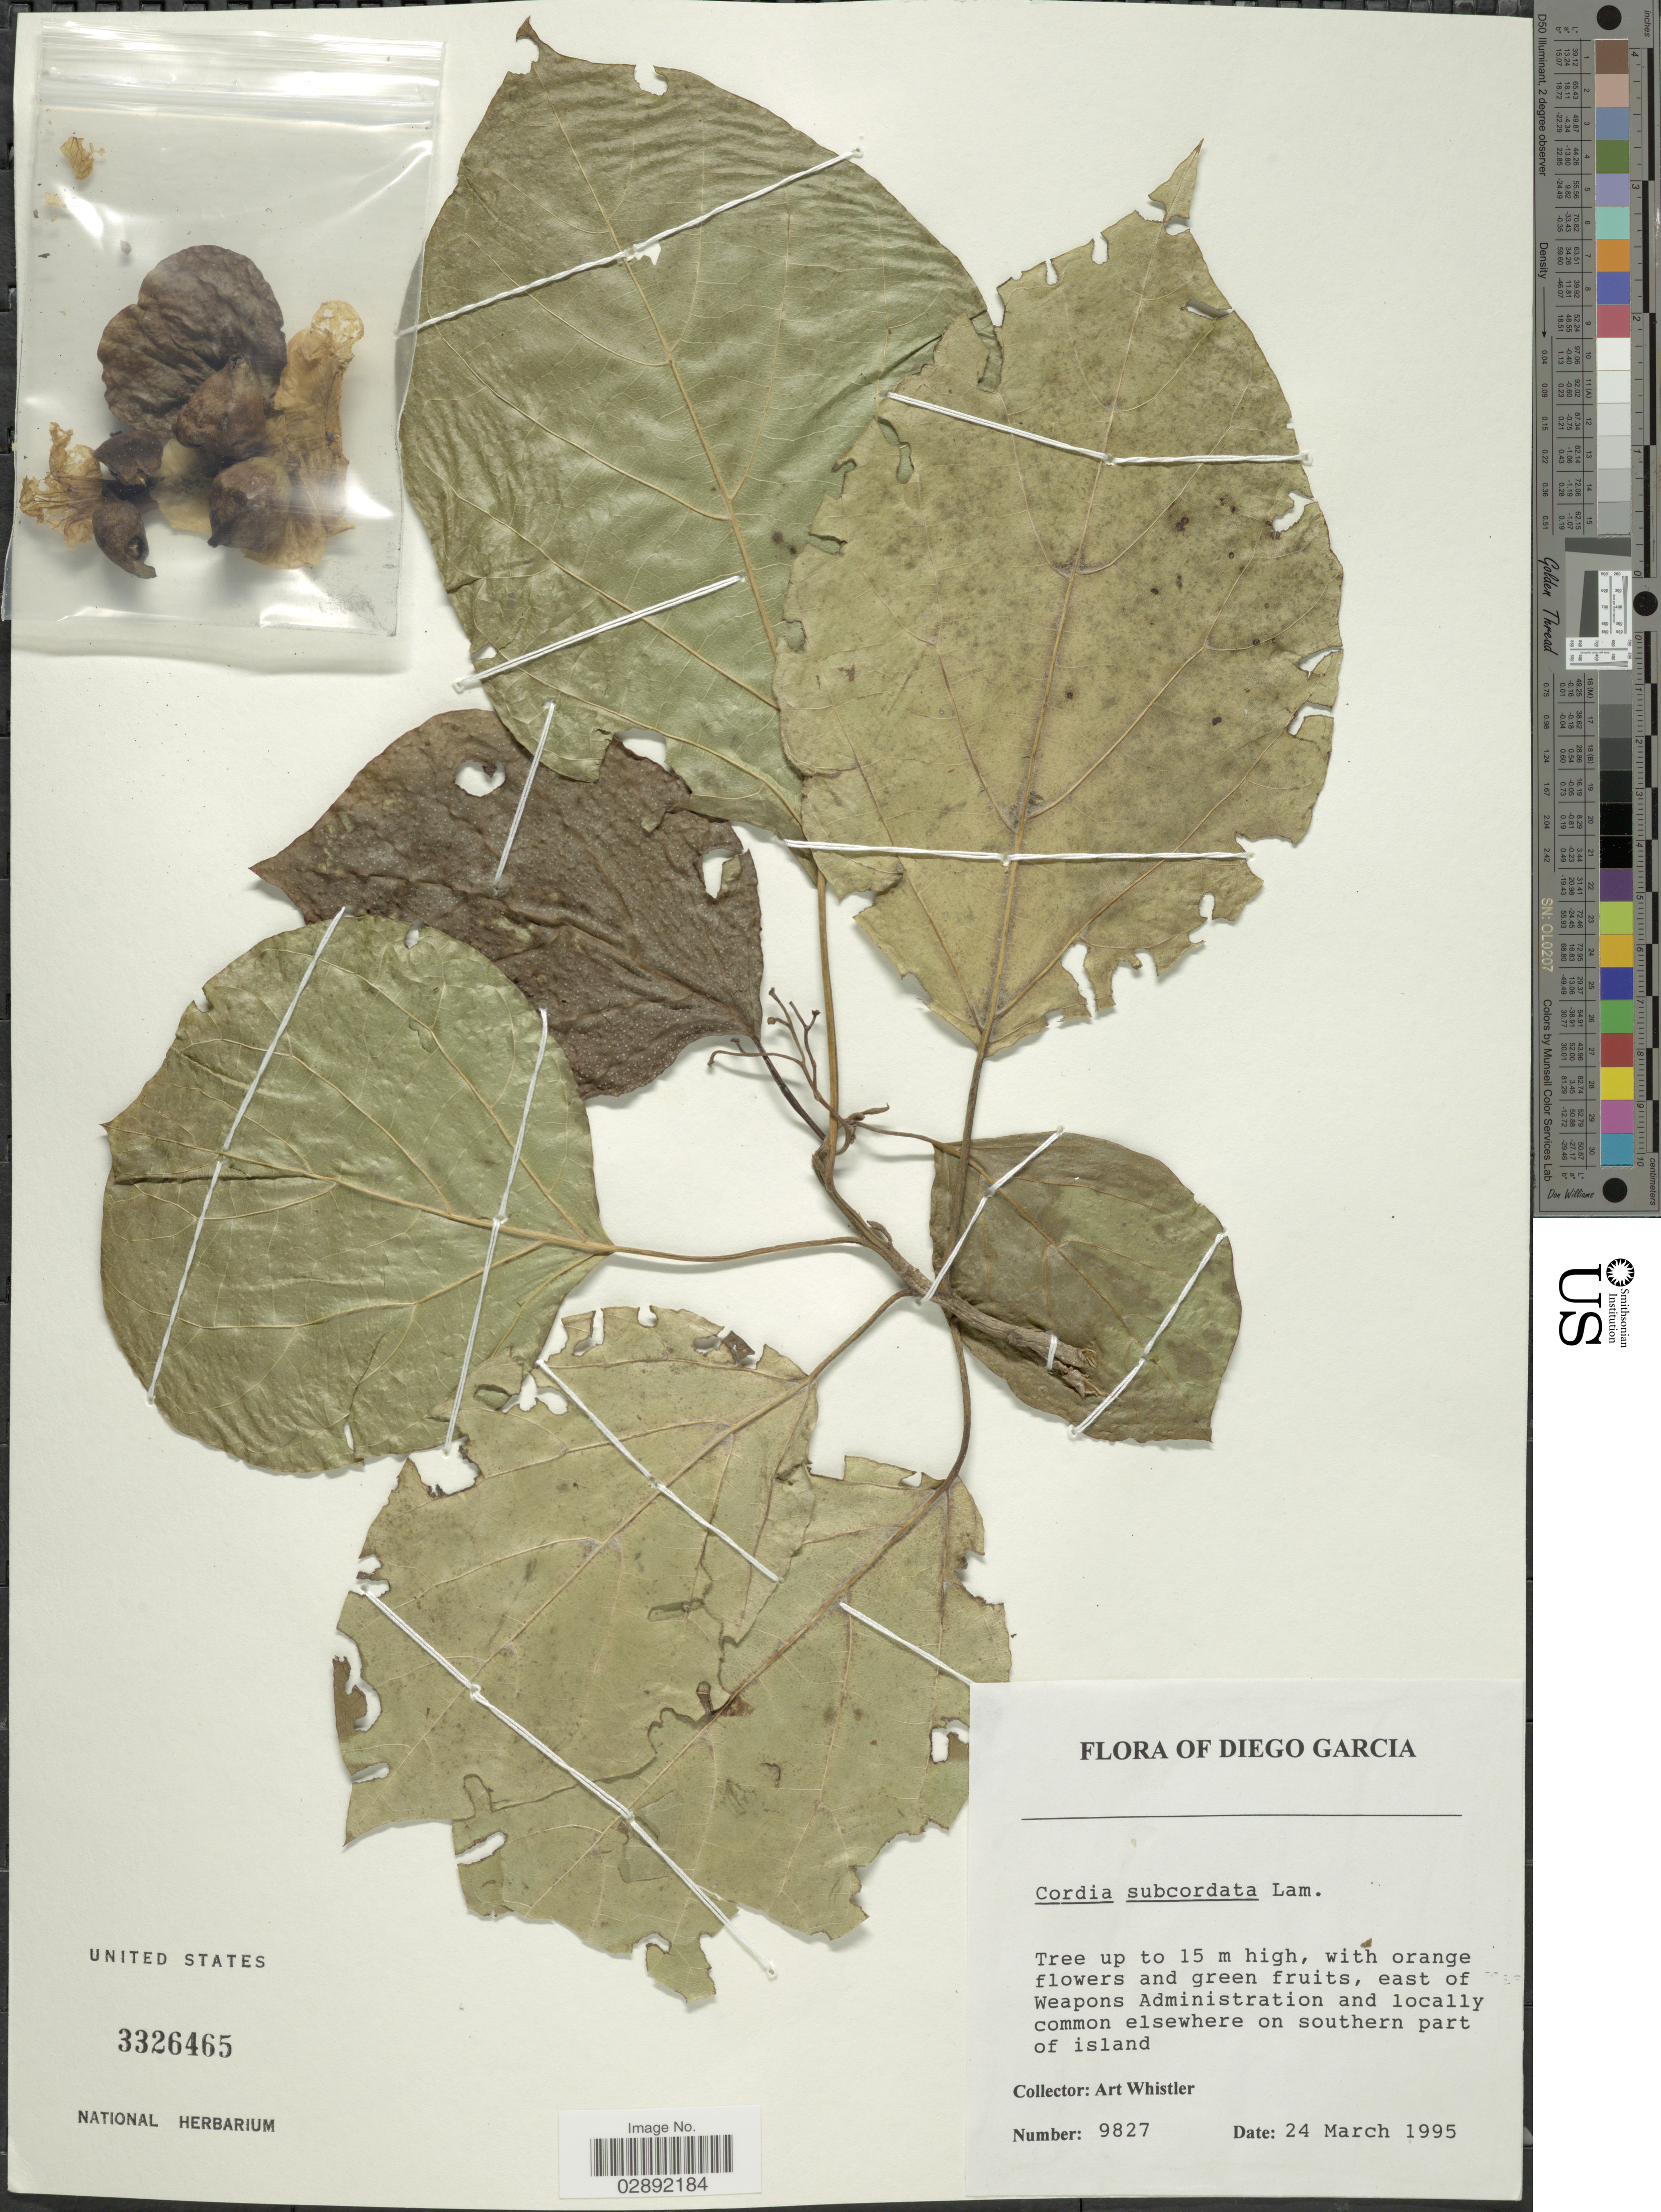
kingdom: Plantae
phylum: Tracheophyta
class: Magnoliopsida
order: Boraginales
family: Cordiaceae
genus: Cordia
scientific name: Cordia subcordata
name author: Lam.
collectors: A. Whistler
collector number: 9827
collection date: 1995-03-24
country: British Indian Ocean Territory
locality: East of Weapons Administration and locally common elsewhere on southern part of island.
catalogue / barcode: US 3326465